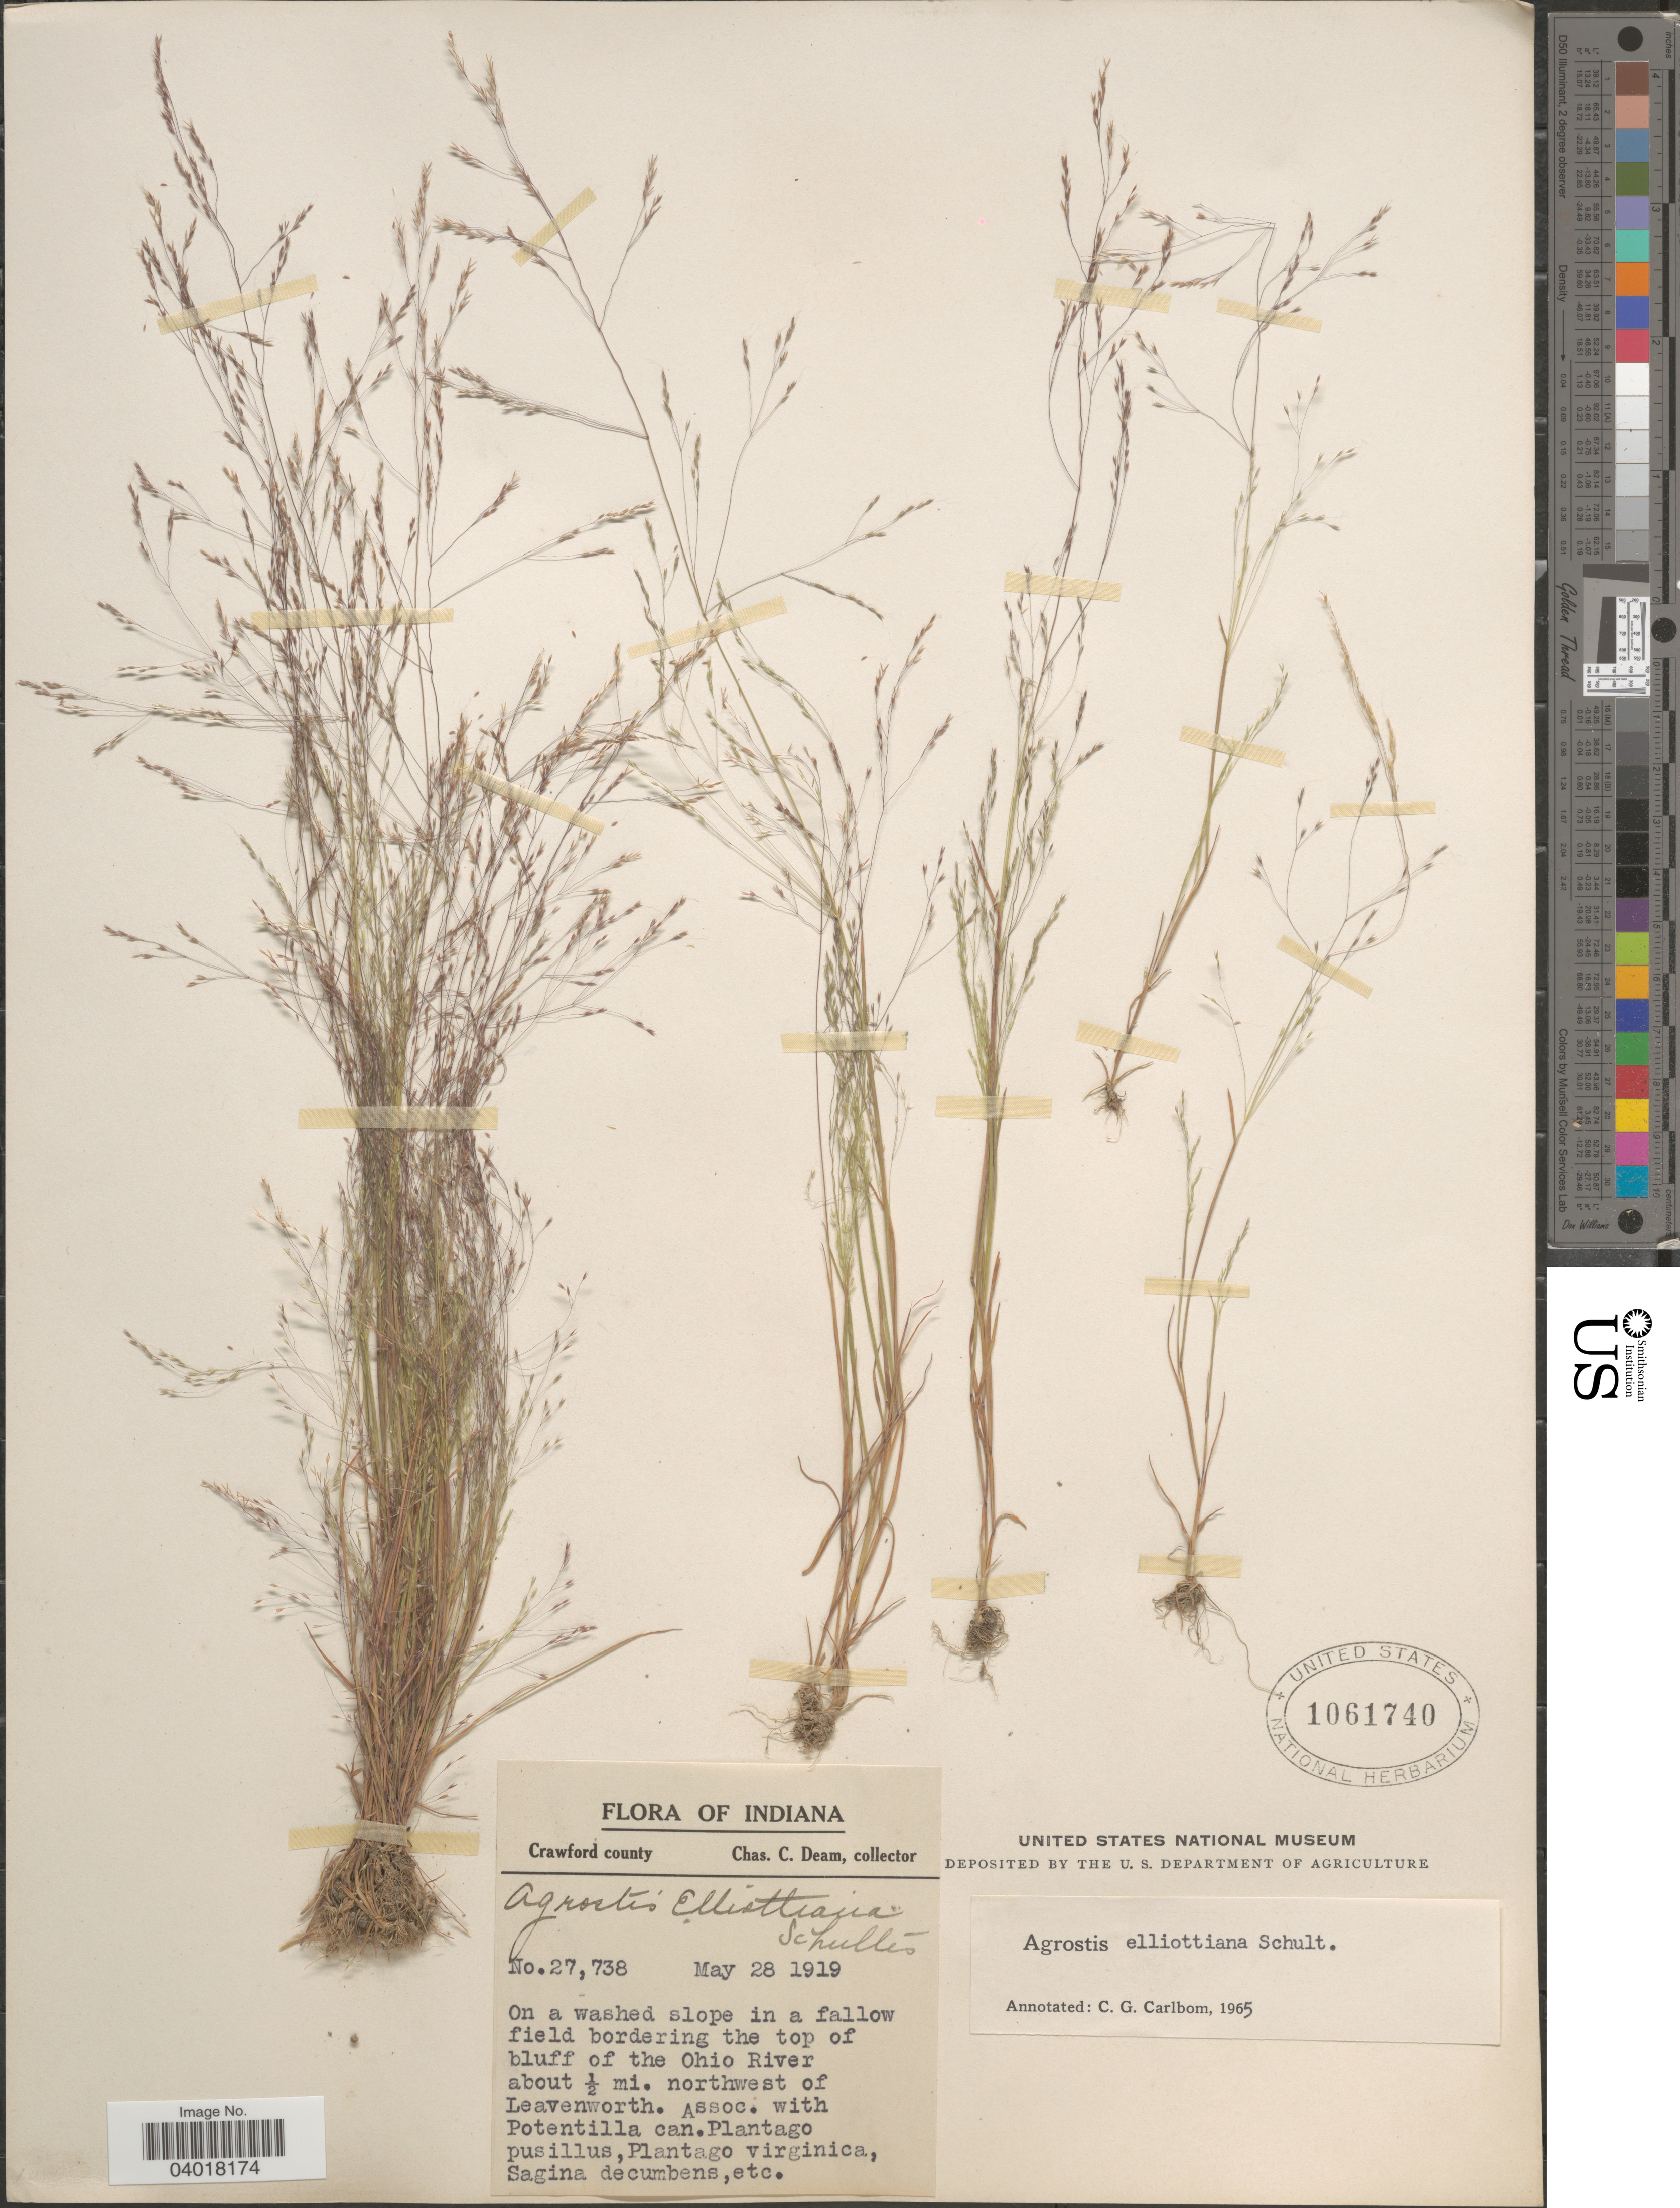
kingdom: Plantae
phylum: Tracheophyta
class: Liliopsida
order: Poales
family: Poaceae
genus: Agrostis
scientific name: Agrostis elliottiana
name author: Schult.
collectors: C. C. Deam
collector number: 27738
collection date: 1919-05-28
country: United States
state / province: Indiana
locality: Crawford county. On a washed slope in a fallow field bordering the top of bluff of the Ohio River about ½ mi. northwest of Leavenworth.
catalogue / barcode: US 1061740